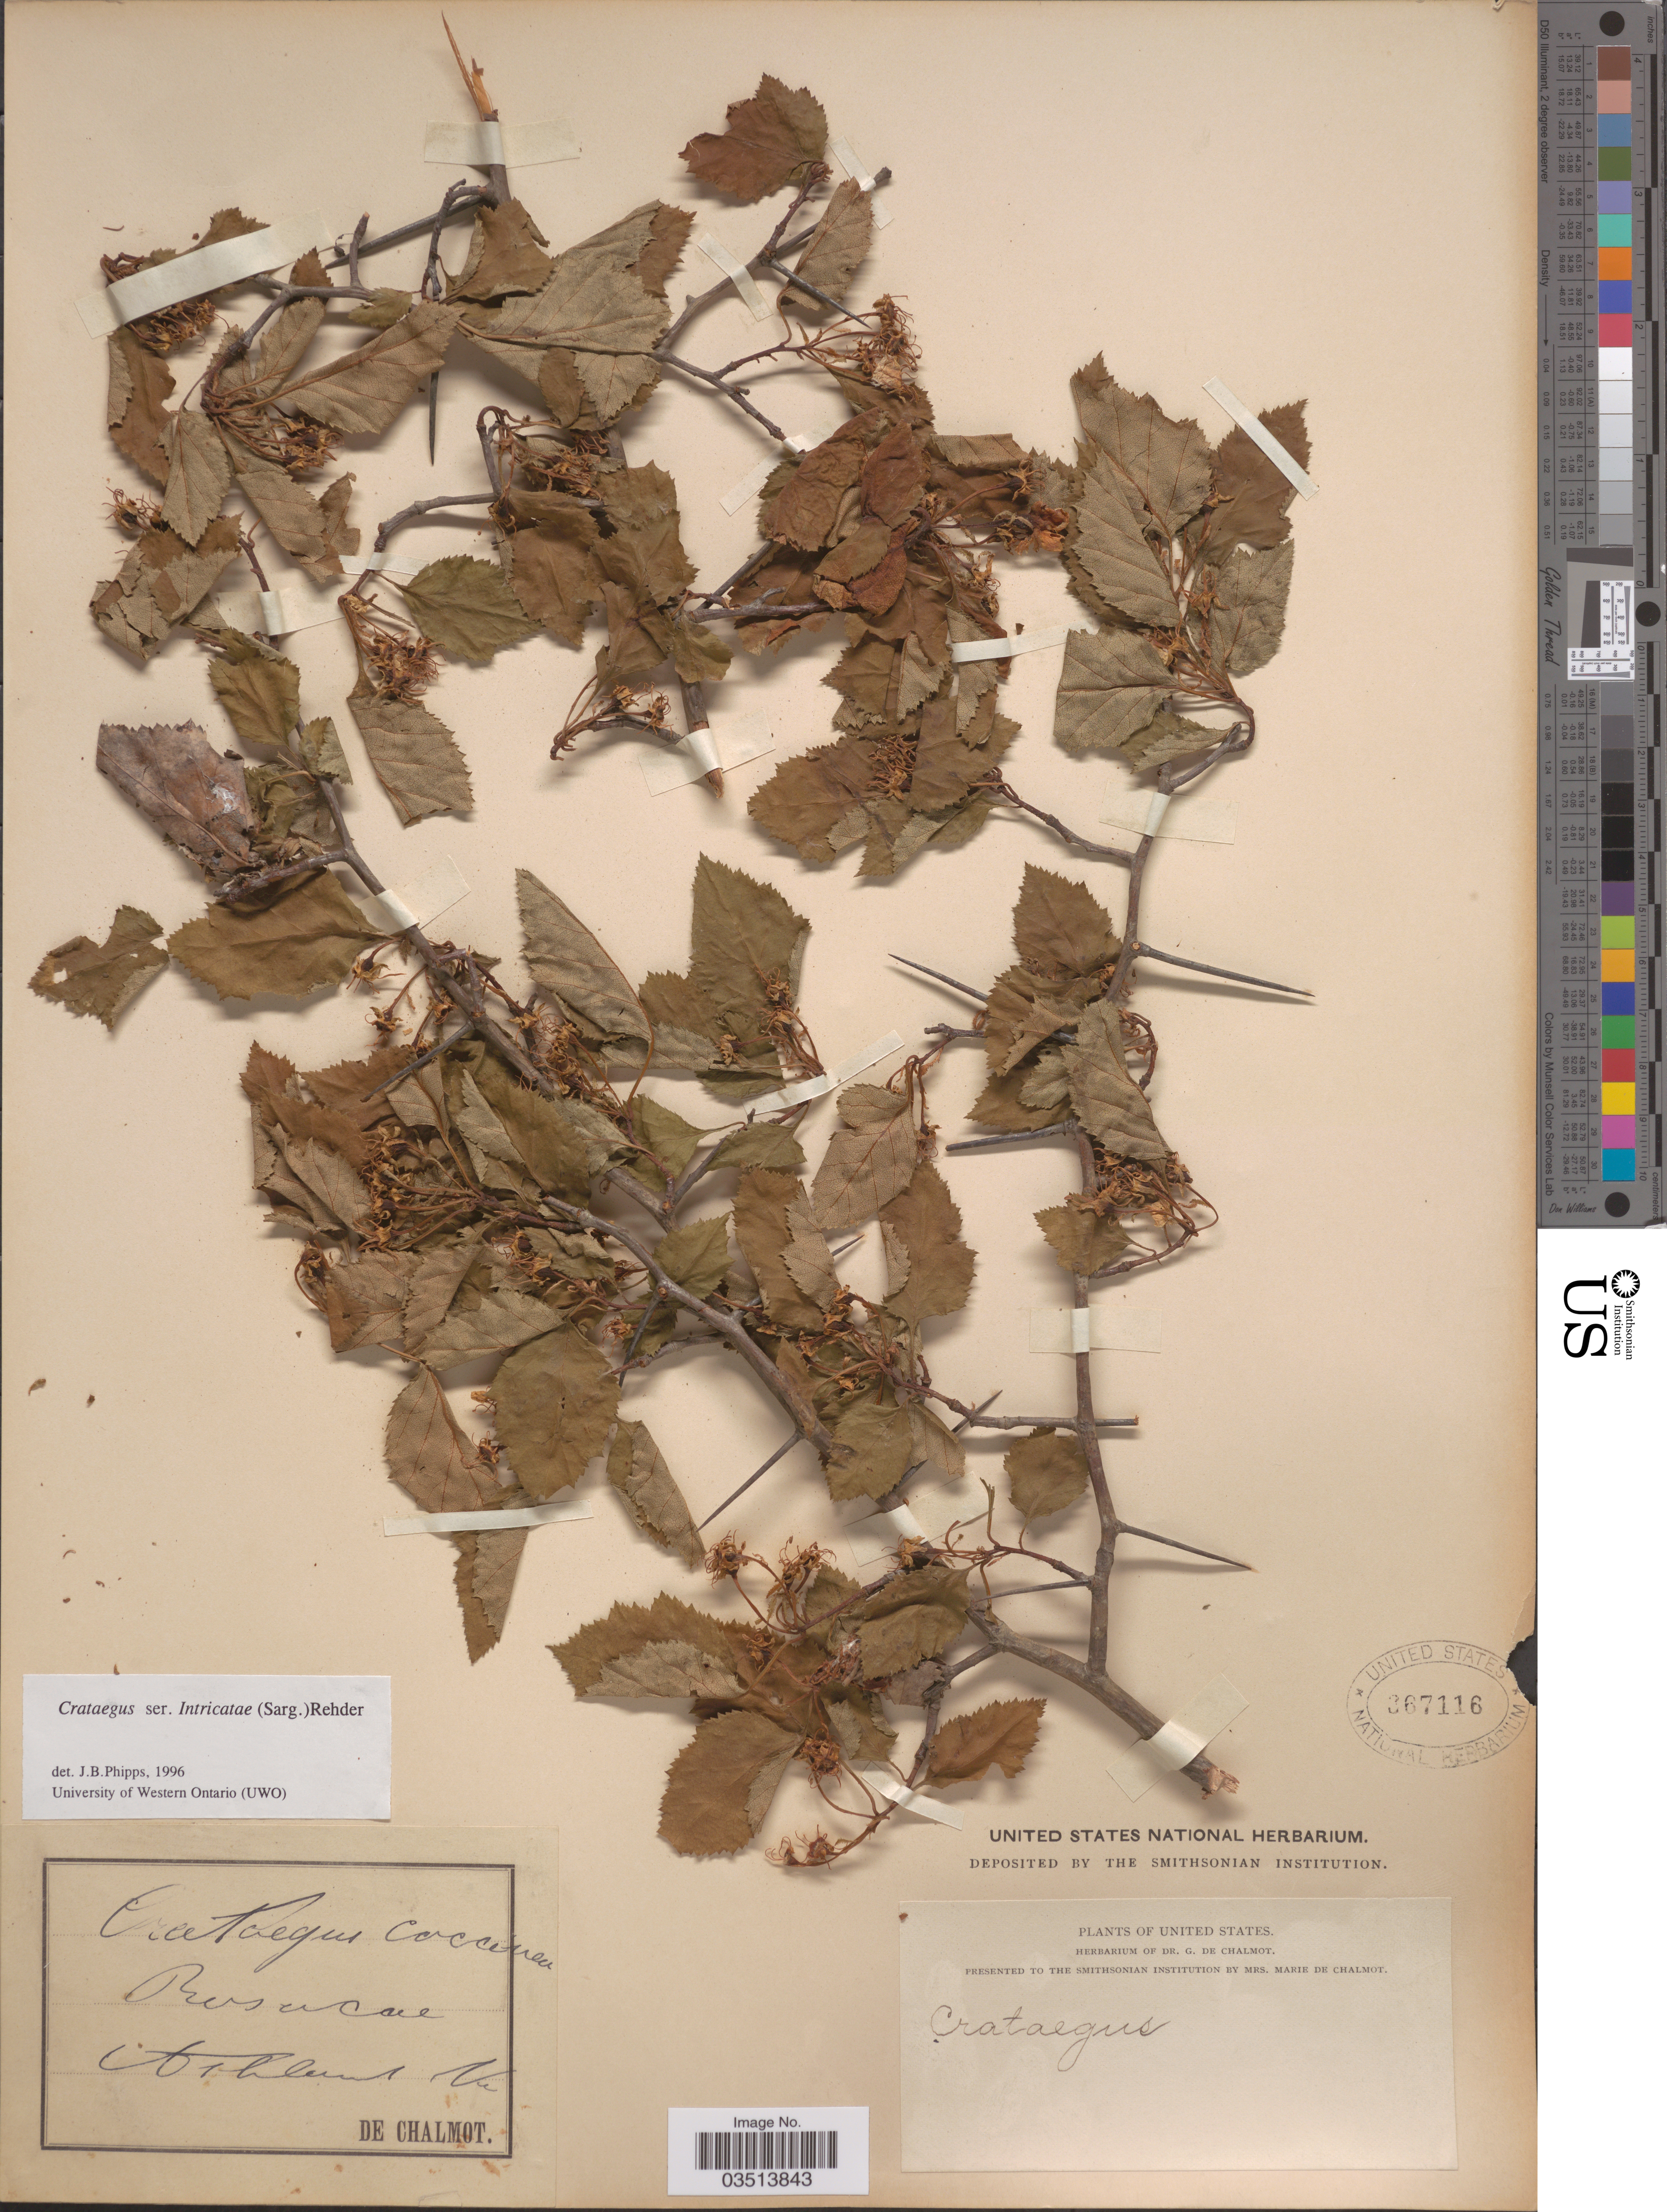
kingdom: Plantae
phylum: Tracheophyta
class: Magnoliopsida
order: Rosales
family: Rosaceae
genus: Crataegus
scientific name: Crataegus coccinea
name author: Ashe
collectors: G. de Chalmot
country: United States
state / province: Virginia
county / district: Hanover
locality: Ashland.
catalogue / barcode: US 367116